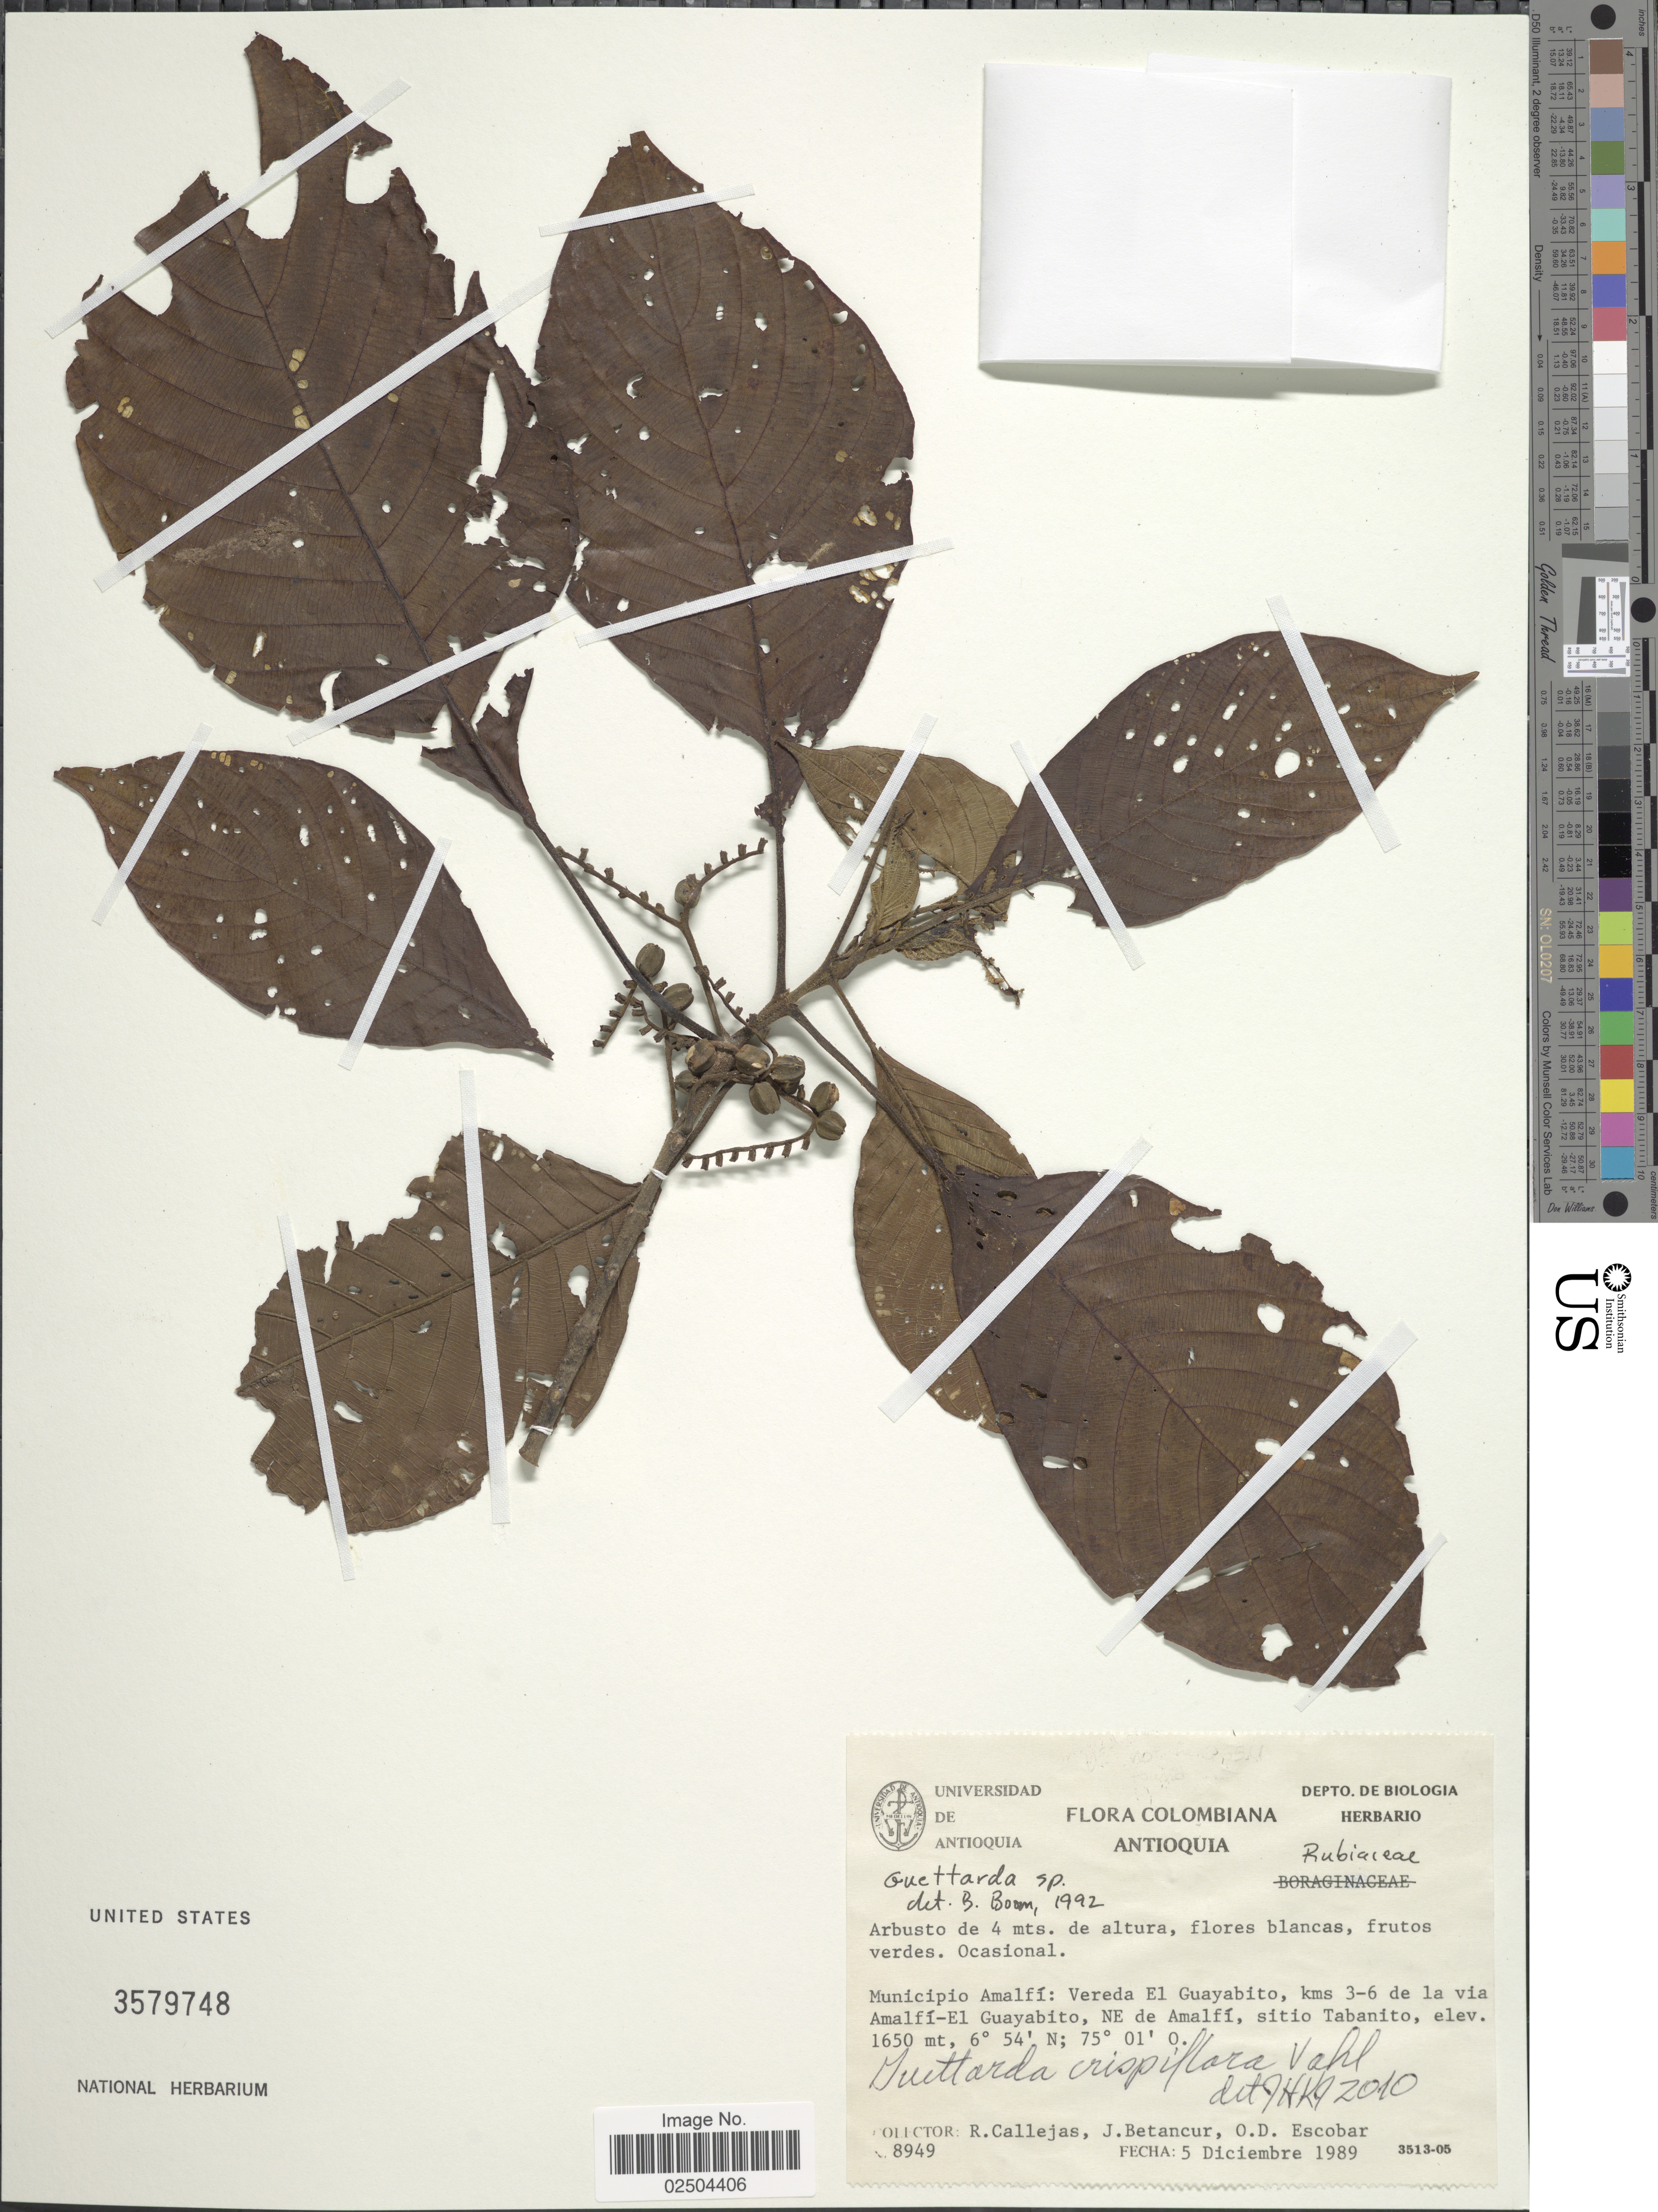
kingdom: Plantae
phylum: Tracheophyta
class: Magnoliopsida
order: Gentianales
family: Rubiaceae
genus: Guettarda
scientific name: Guettarda crispiflora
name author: Vahl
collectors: R. Callejas, J. Betancur & O. D. Escobar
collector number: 8949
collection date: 1989-12-05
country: Colombia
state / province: Antioquia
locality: Municipio Amalfi: Vereda El Guayabito, kms 3-6 de la via Amalfi-El Guayabito, NE de Amalfi, sitio Tabanito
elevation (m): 1650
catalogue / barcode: US 3579748